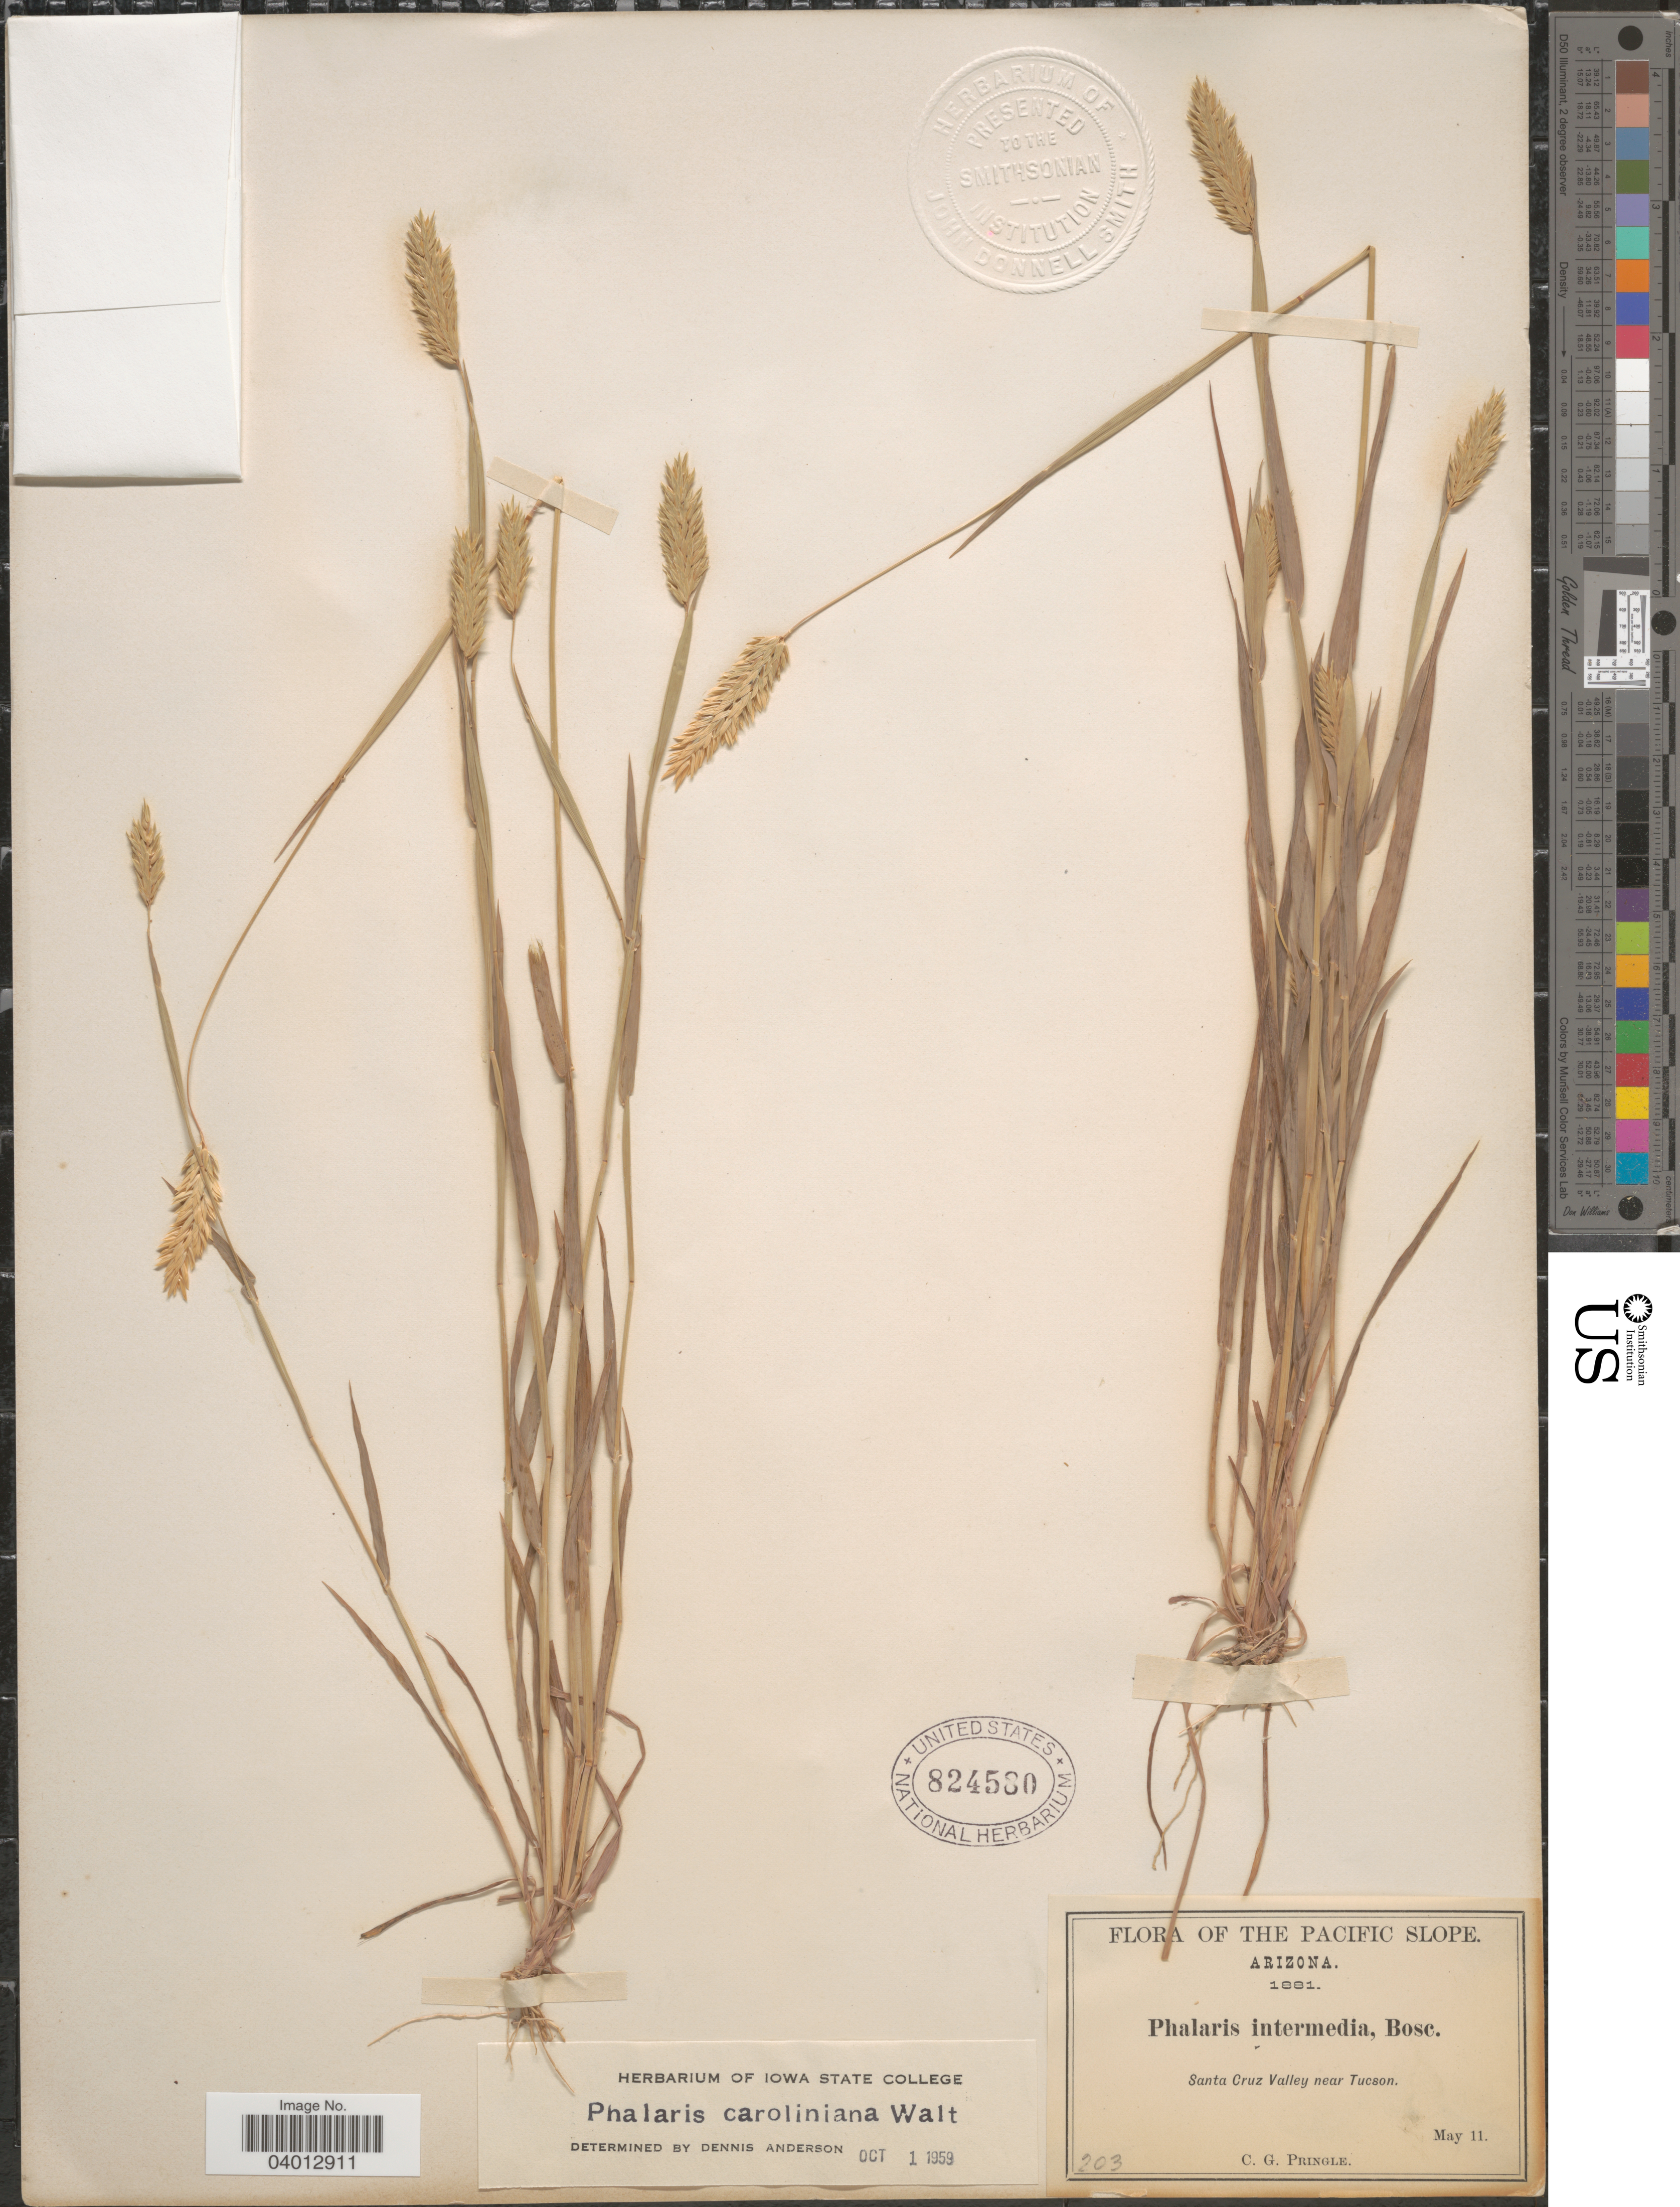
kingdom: Plantae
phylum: Tracheophyta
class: Liliopsida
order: Poales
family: Poaceae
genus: Phalaris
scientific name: Phalaris caroliniana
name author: Walter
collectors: C. G. Pringle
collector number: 203?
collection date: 1881-05-11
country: United States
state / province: Arizona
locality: Pacific Slope. Santa Cruz Valley near Tucson.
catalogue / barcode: US 824580